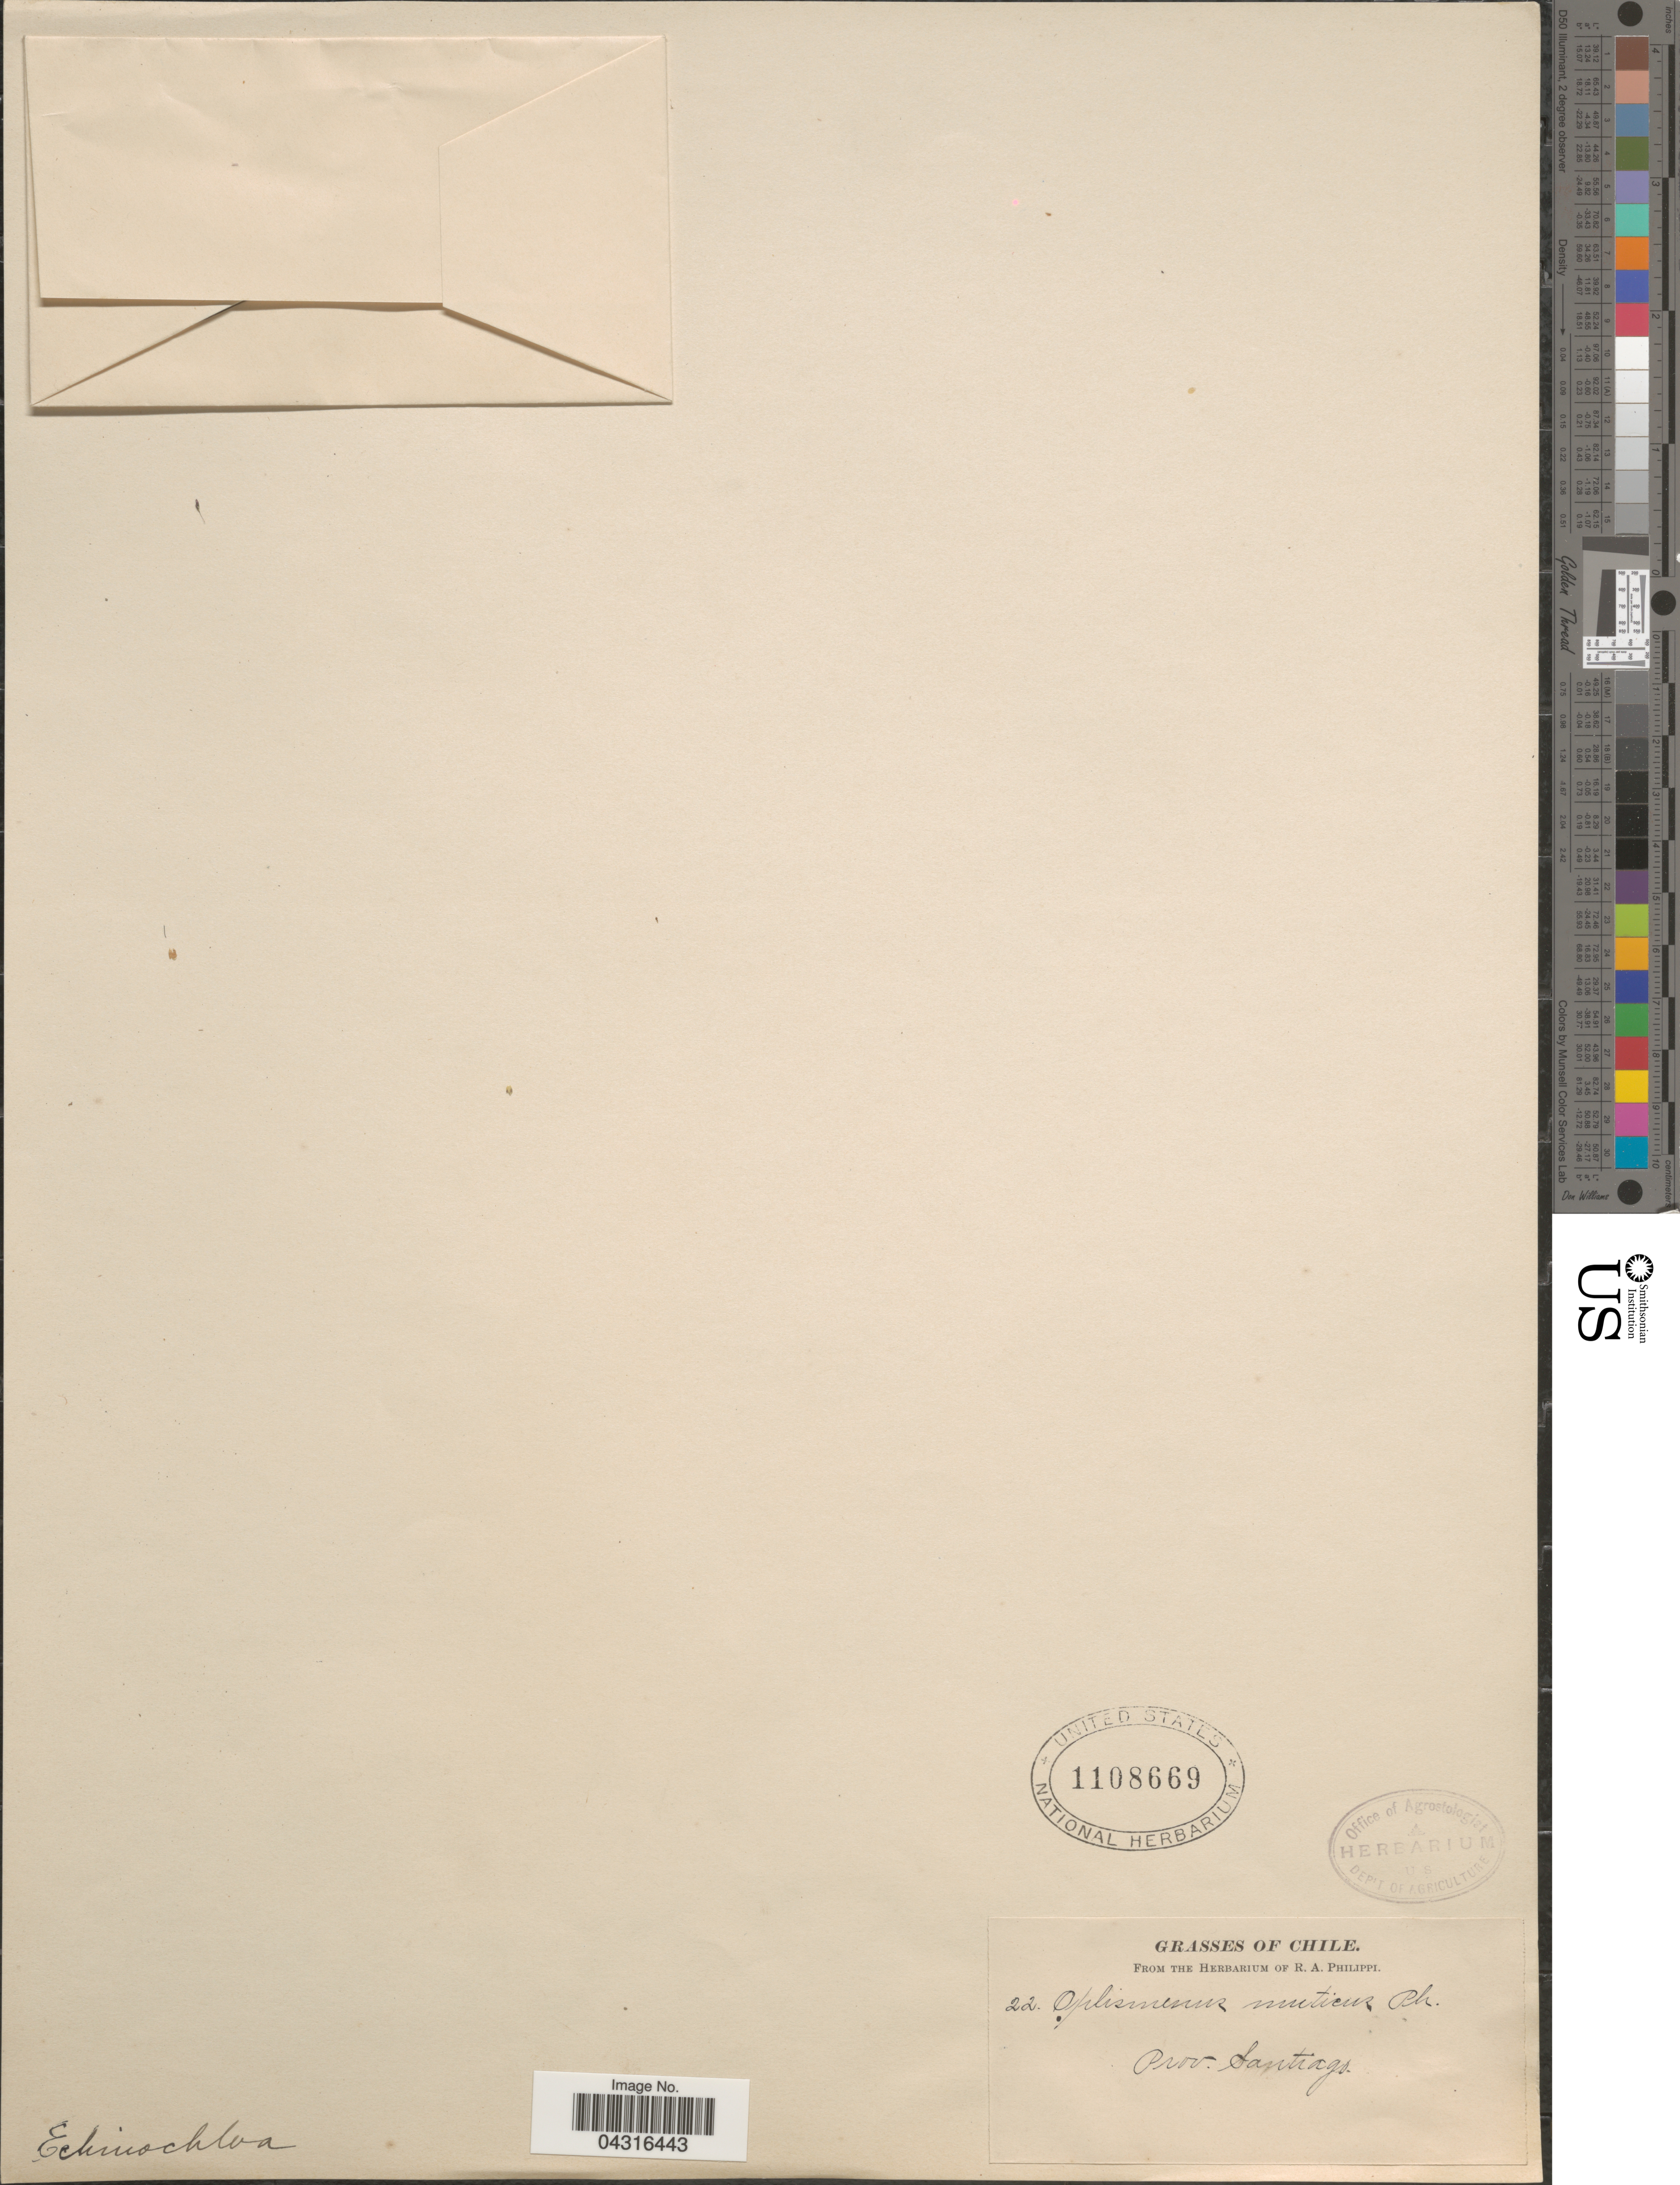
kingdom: Plantae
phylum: Tracheophyta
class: Liliopsida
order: Poales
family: Poaceae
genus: Echinochloa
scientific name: Echinochloa colona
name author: (L.) Link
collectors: ex. herb. R.A. Philippi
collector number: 22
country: Chile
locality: Prov. Santiago.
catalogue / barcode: US 1108669